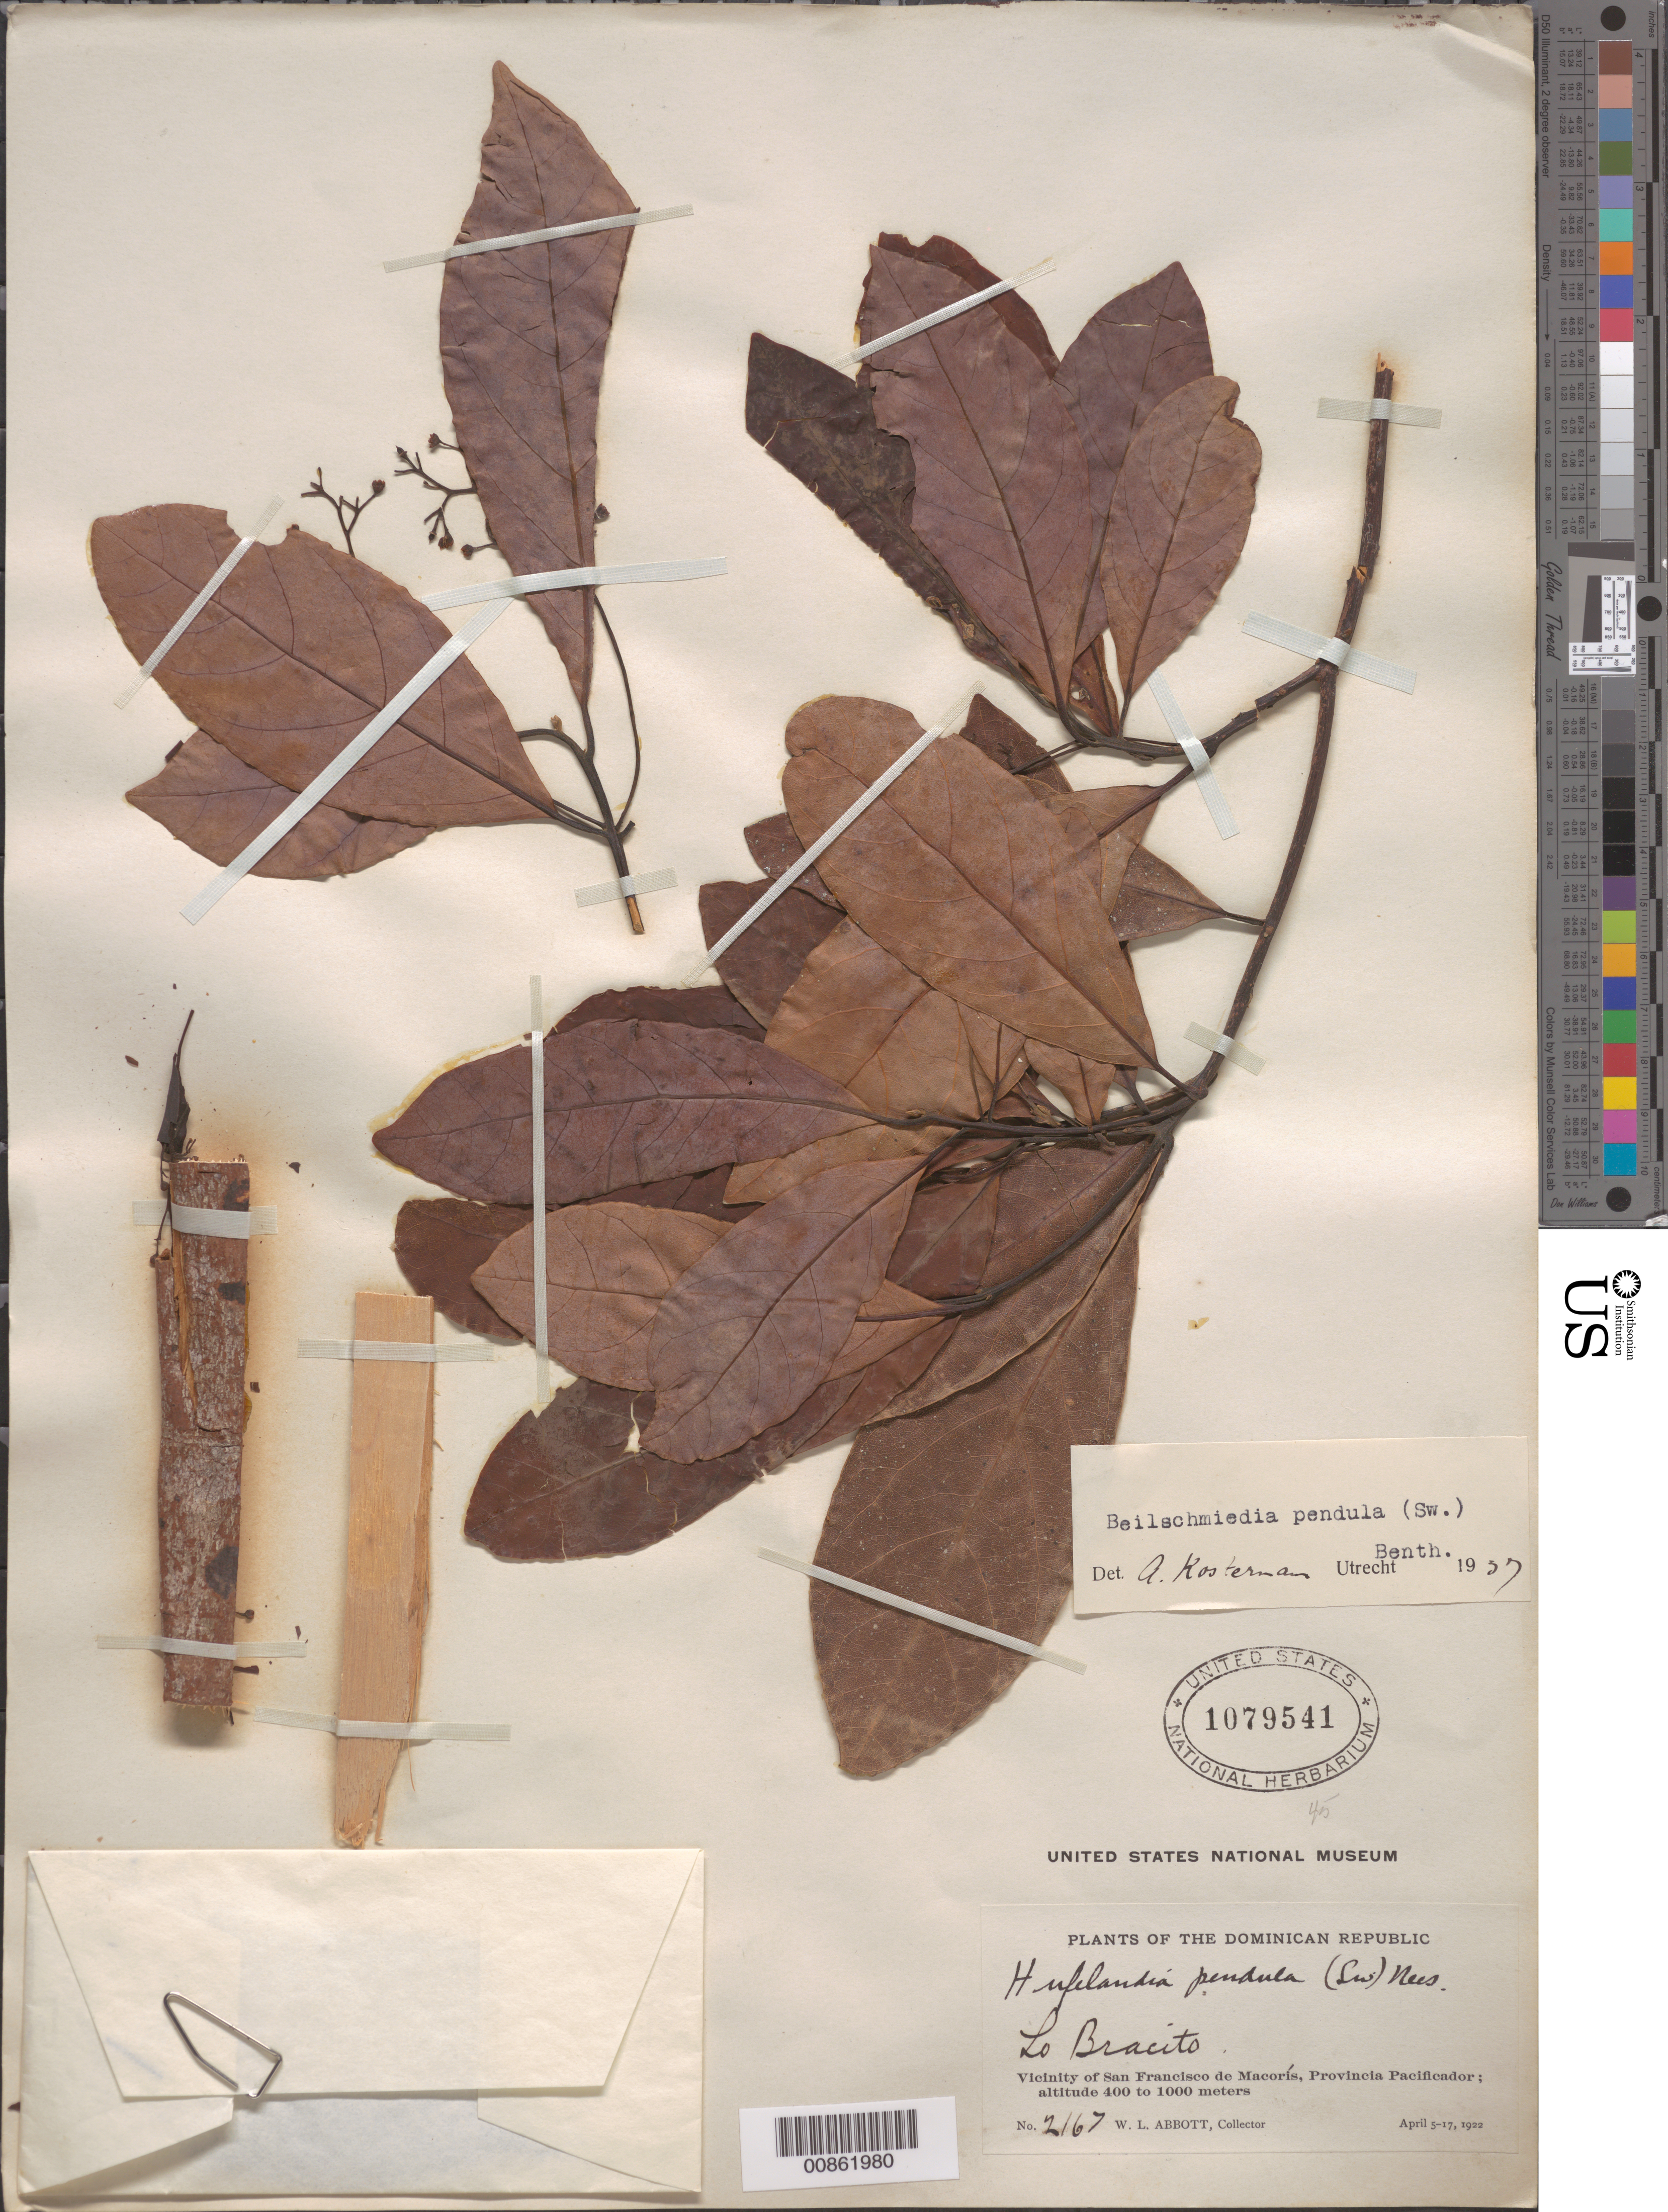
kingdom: Plantae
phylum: Tracheophyta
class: Magnoliopsida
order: Laurales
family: Lauraceae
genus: Beilschmiedia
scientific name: Beilschmiedia pendula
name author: (Sw.) Hemsl.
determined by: Kostermans, A. J. G. H.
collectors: W. L. Abbott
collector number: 2167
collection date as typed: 05 Apr 1922 to 17 Apr 1922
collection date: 1922-04-05/1922-04-17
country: Dominican Republic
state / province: Duarte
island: Hispaniola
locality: Vicinity of San Flancisco de Macoris, Provincia Pacificador (obsolete). Lo Bracito.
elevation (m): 400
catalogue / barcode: US 1079541